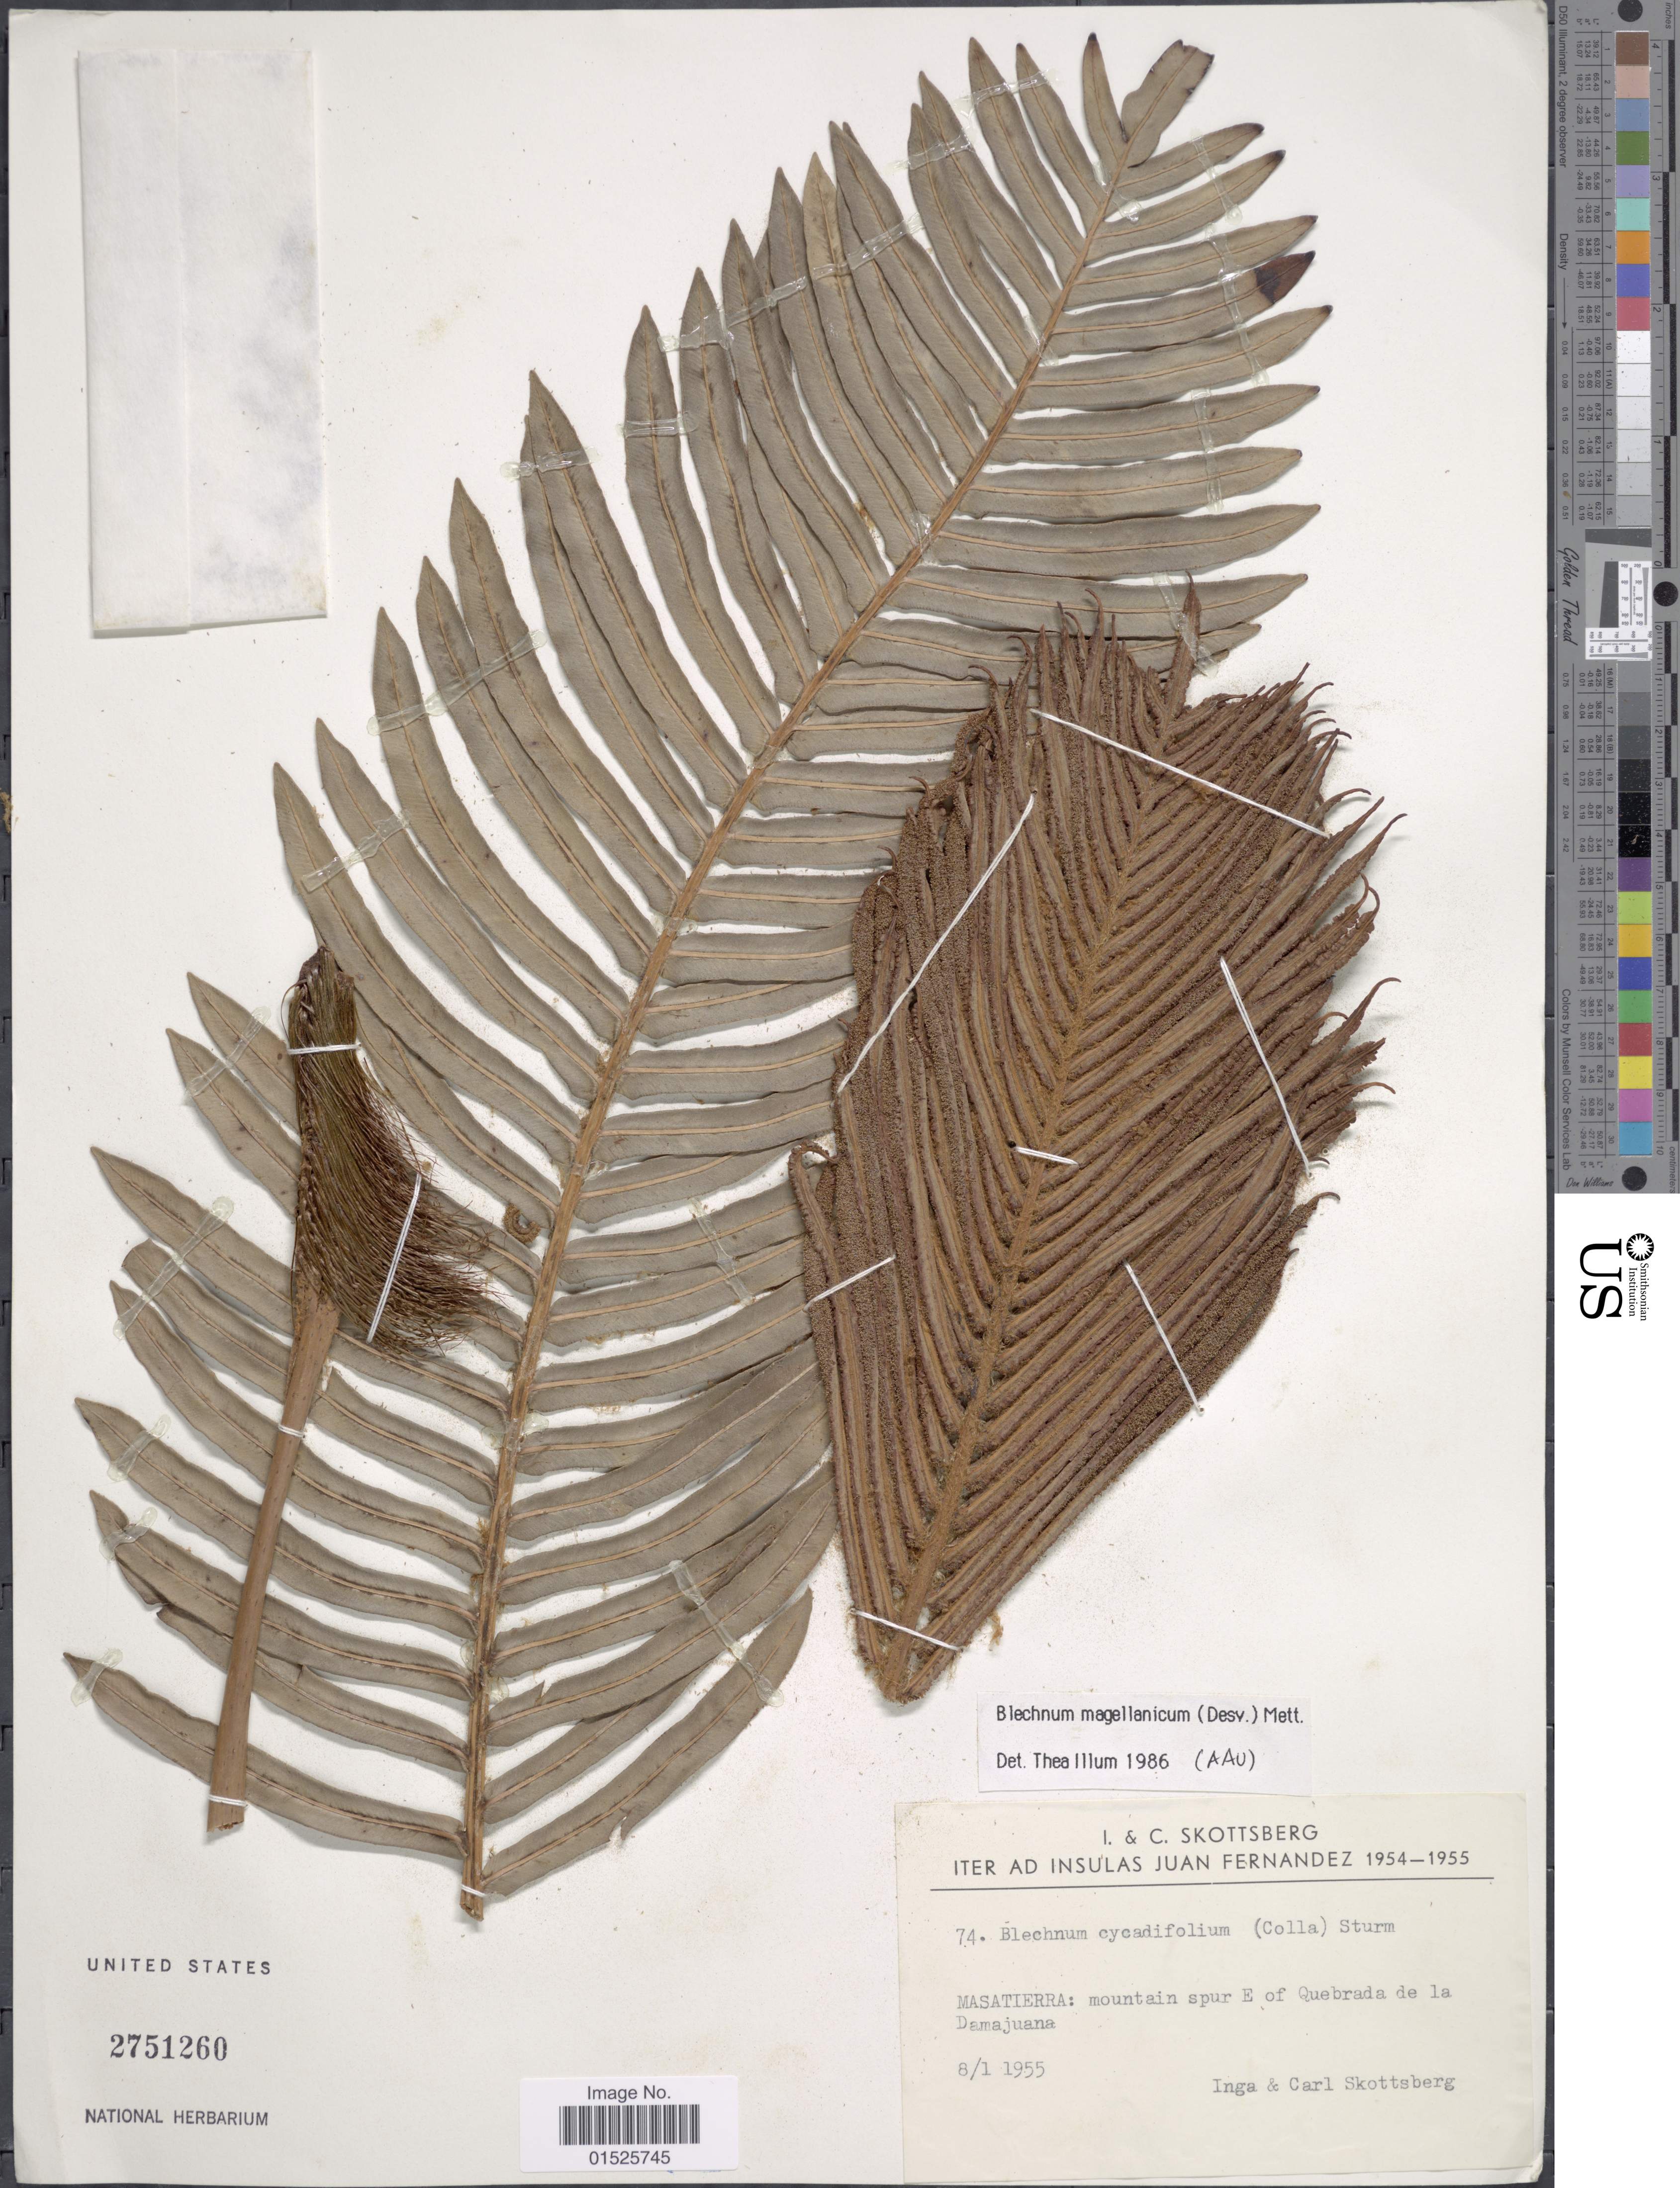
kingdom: Plantae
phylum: Tracheophyta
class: Polypodiopsida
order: Polypodiales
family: Blechnaceae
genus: Blechnum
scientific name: Blechnum cycadifolium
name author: (Colla) Sturm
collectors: I. Skottsberg & C. Skottsberg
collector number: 74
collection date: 1955-01-08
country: Chile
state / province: Valparaíso (V)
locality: Iter ad Insulas Juan Fernandez. Masatiera: mountain spur E of Quebrada de la Damajuana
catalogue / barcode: US 2751260